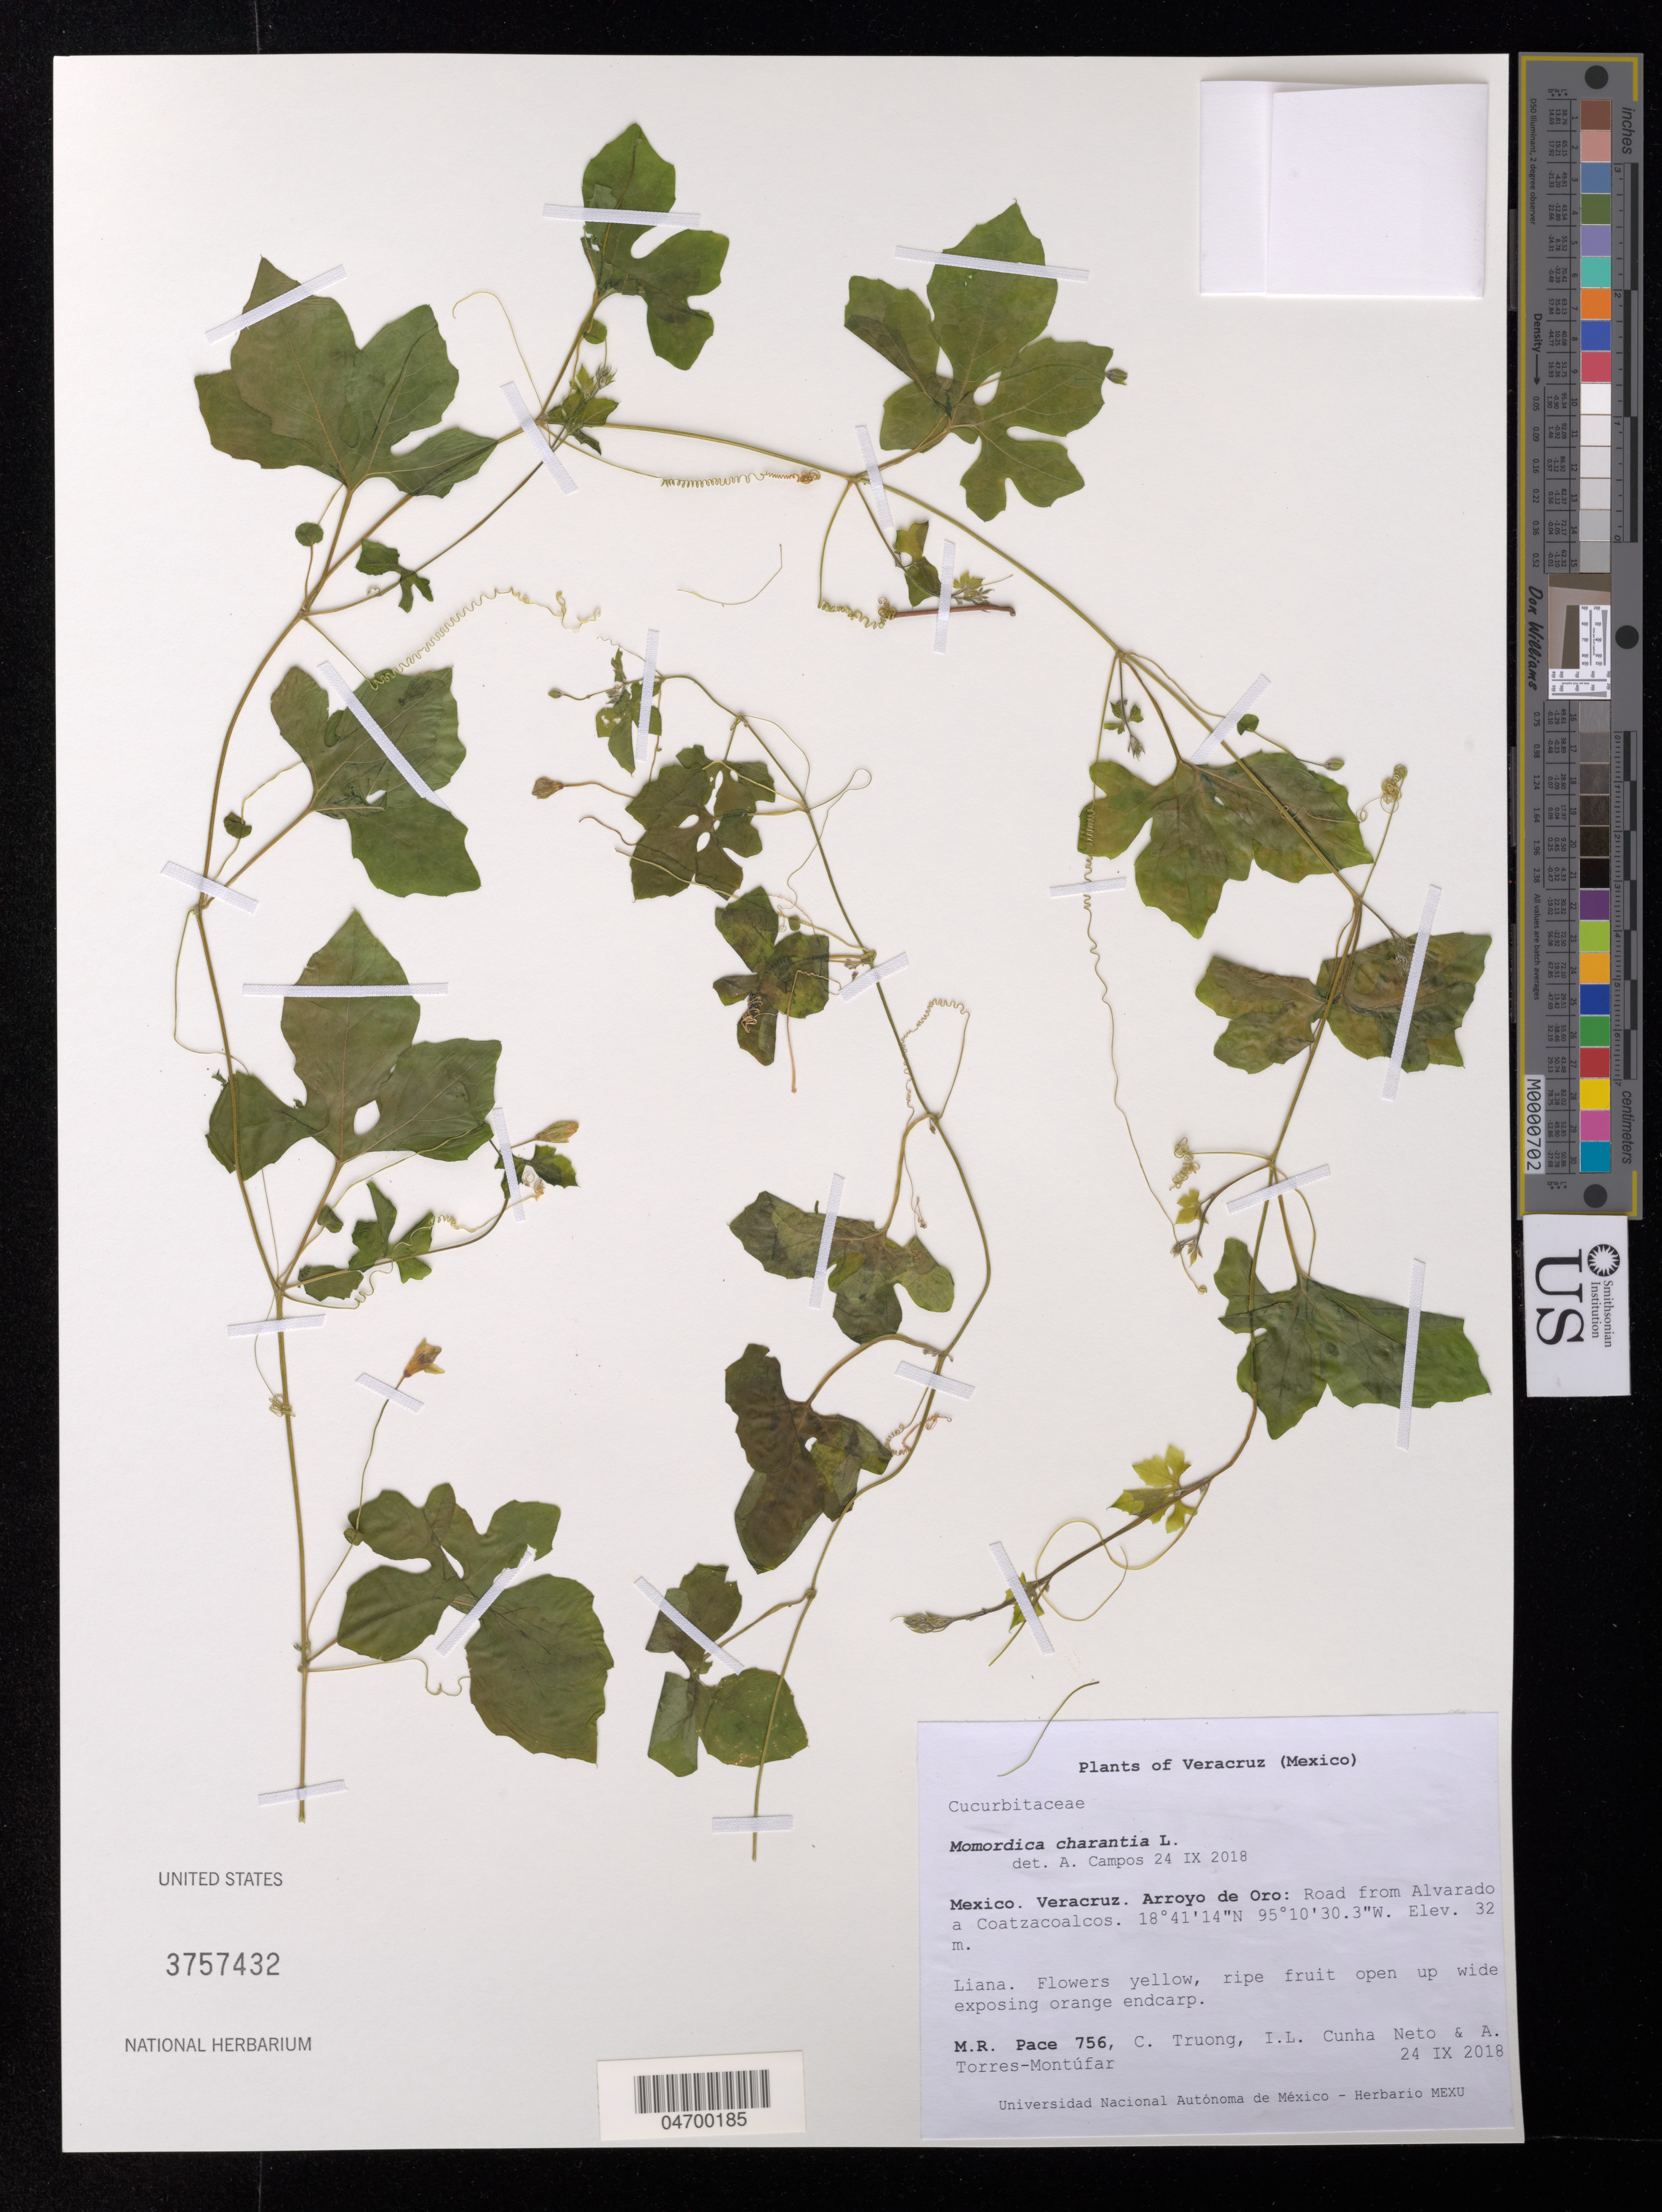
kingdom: Plantae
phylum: Tracheophyta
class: Magnoliopsida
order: Cucurbitales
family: Cucurbitaceae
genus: Momordica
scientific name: Momordica charantia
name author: L.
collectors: M. R. Pace, C. Truong, I. L. Cunha Neto & A. Torres-Montúfar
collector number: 756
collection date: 2018-09-24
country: Mexico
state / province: Veracruz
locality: Veracruz. Arroyo de Oro: Road from Alvarado a Coatzacoalcos.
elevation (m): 32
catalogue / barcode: US 3757432